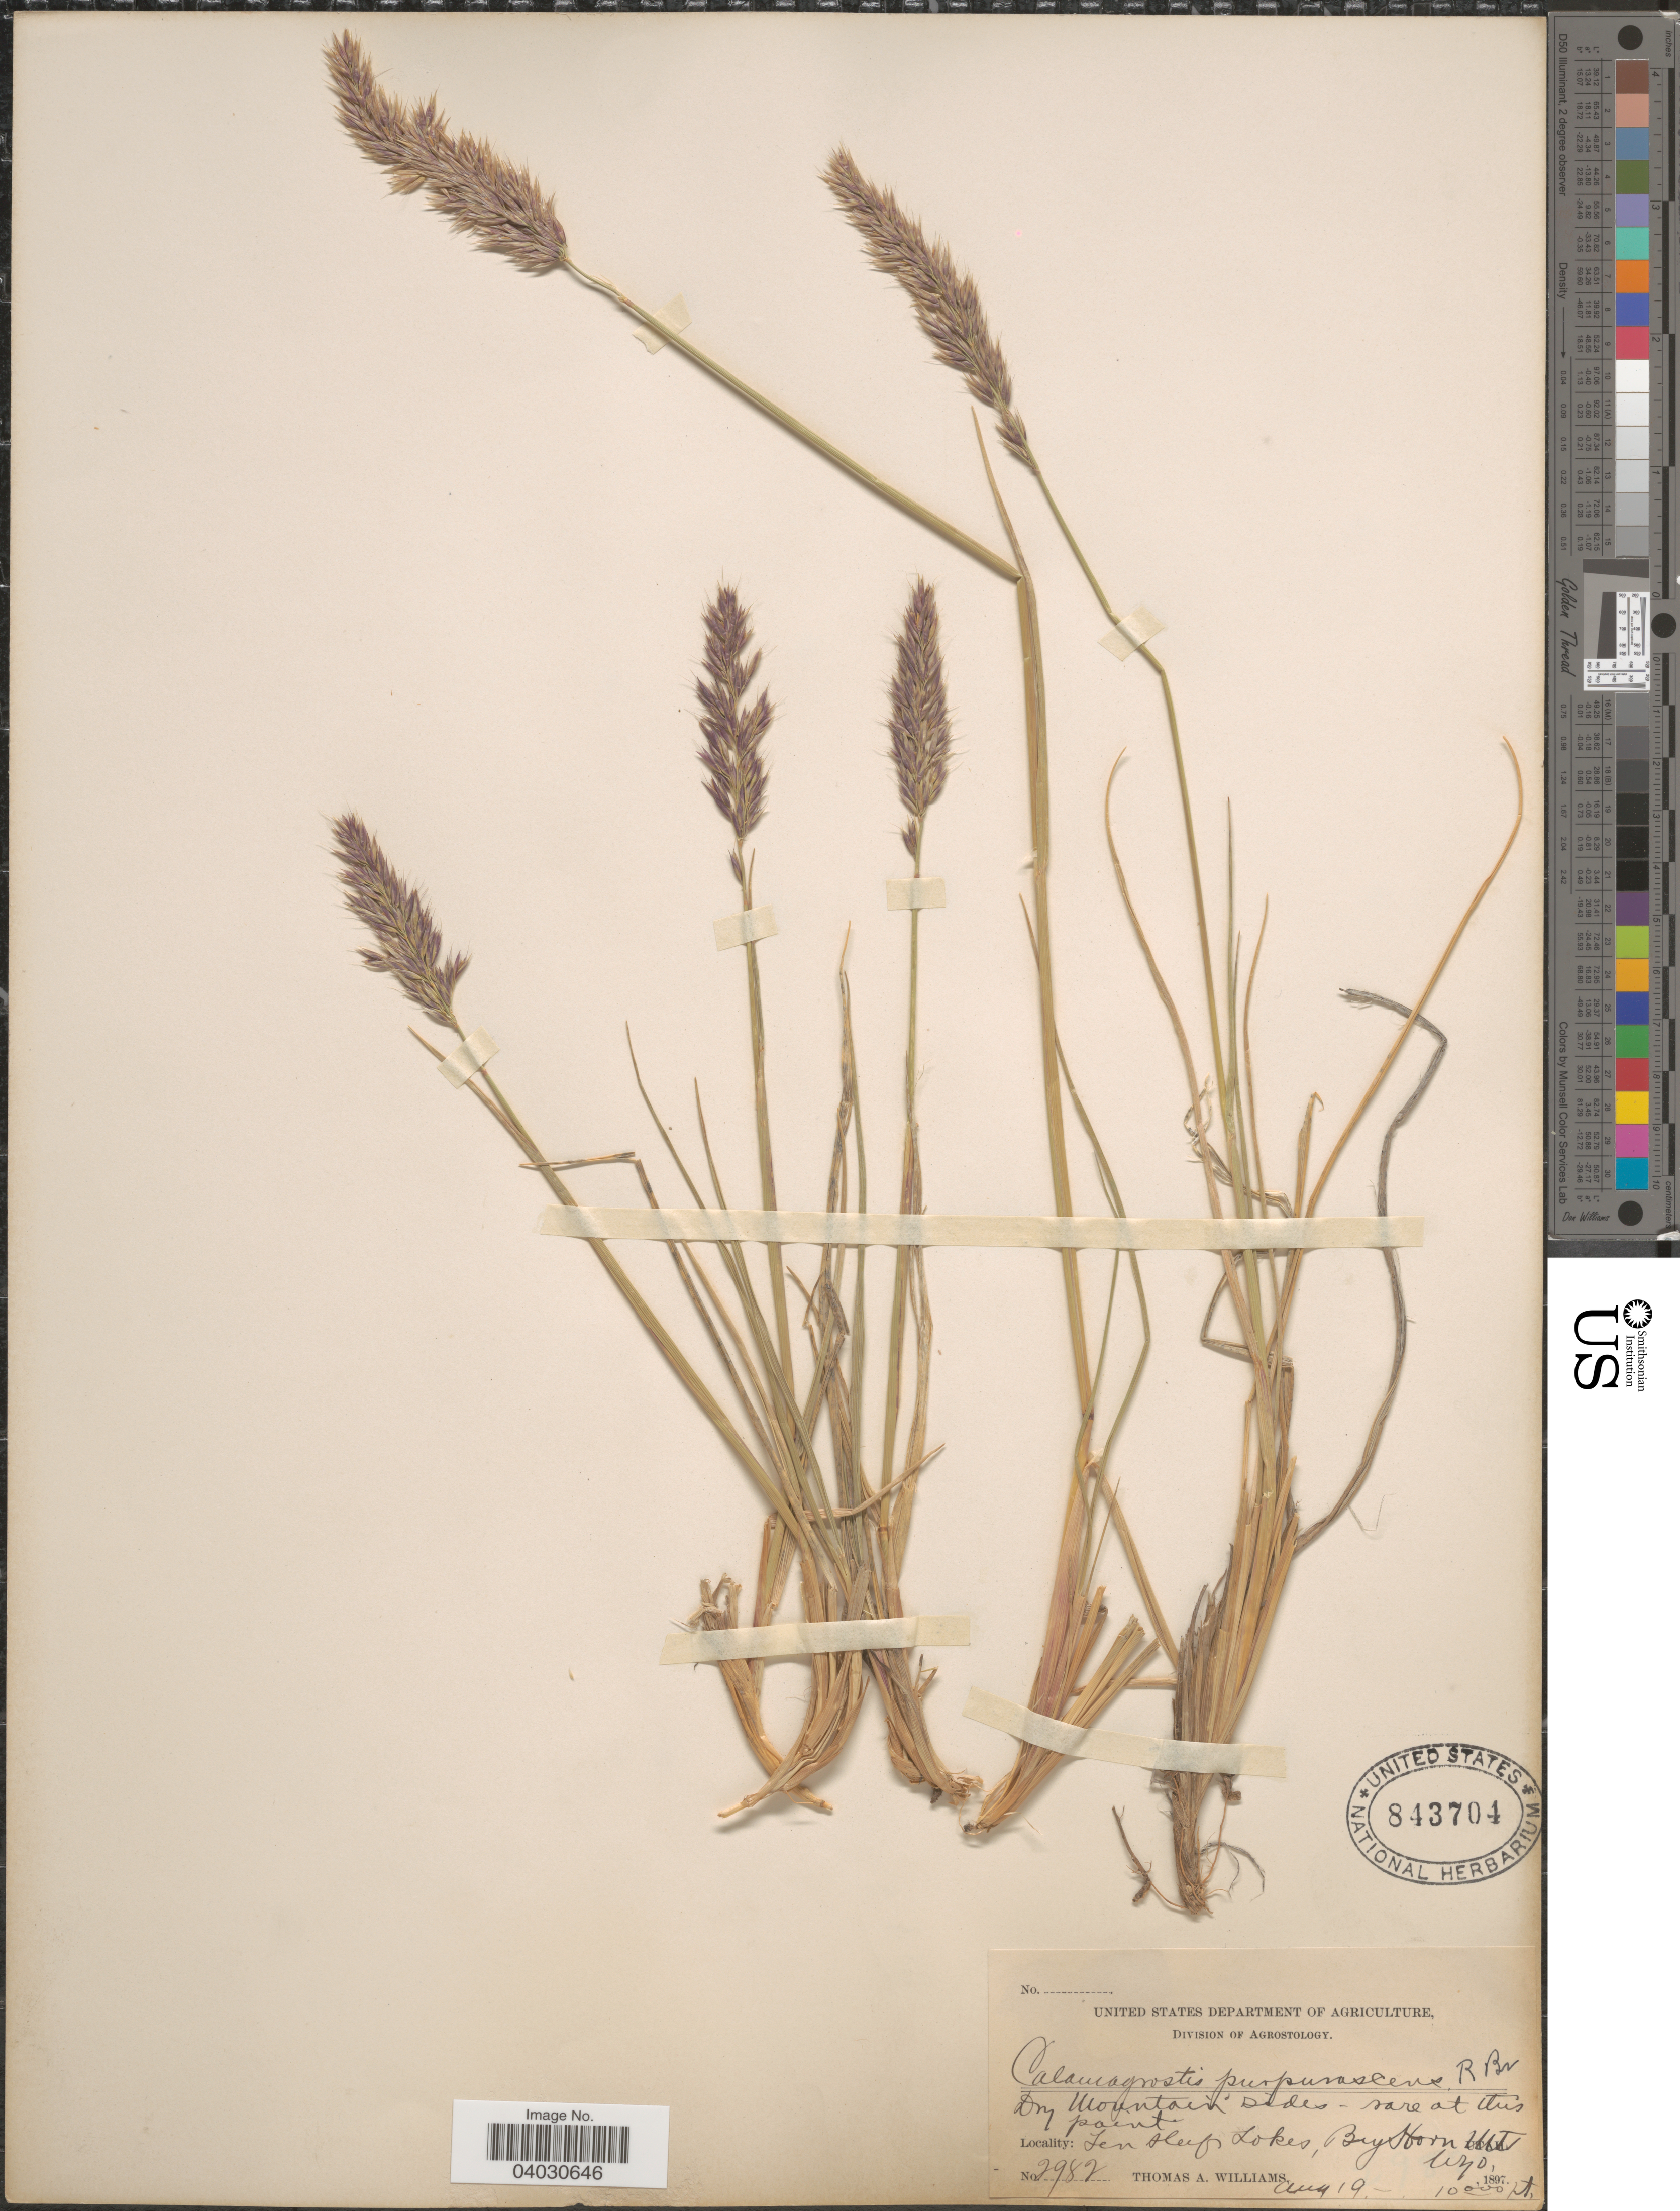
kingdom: Plantae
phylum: Tracheophyta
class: Liliopsida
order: Poales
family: Poaceae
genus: Calamagrostis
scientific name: Calamagrostis purpurascens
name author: R. Br.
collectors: T. A. Williams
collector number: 2982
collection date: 1897-08-19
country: United States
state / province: Wyoming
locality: Ten Sleep Lakes. Big Horn Mts.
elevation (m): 3048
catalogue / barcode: US 843704